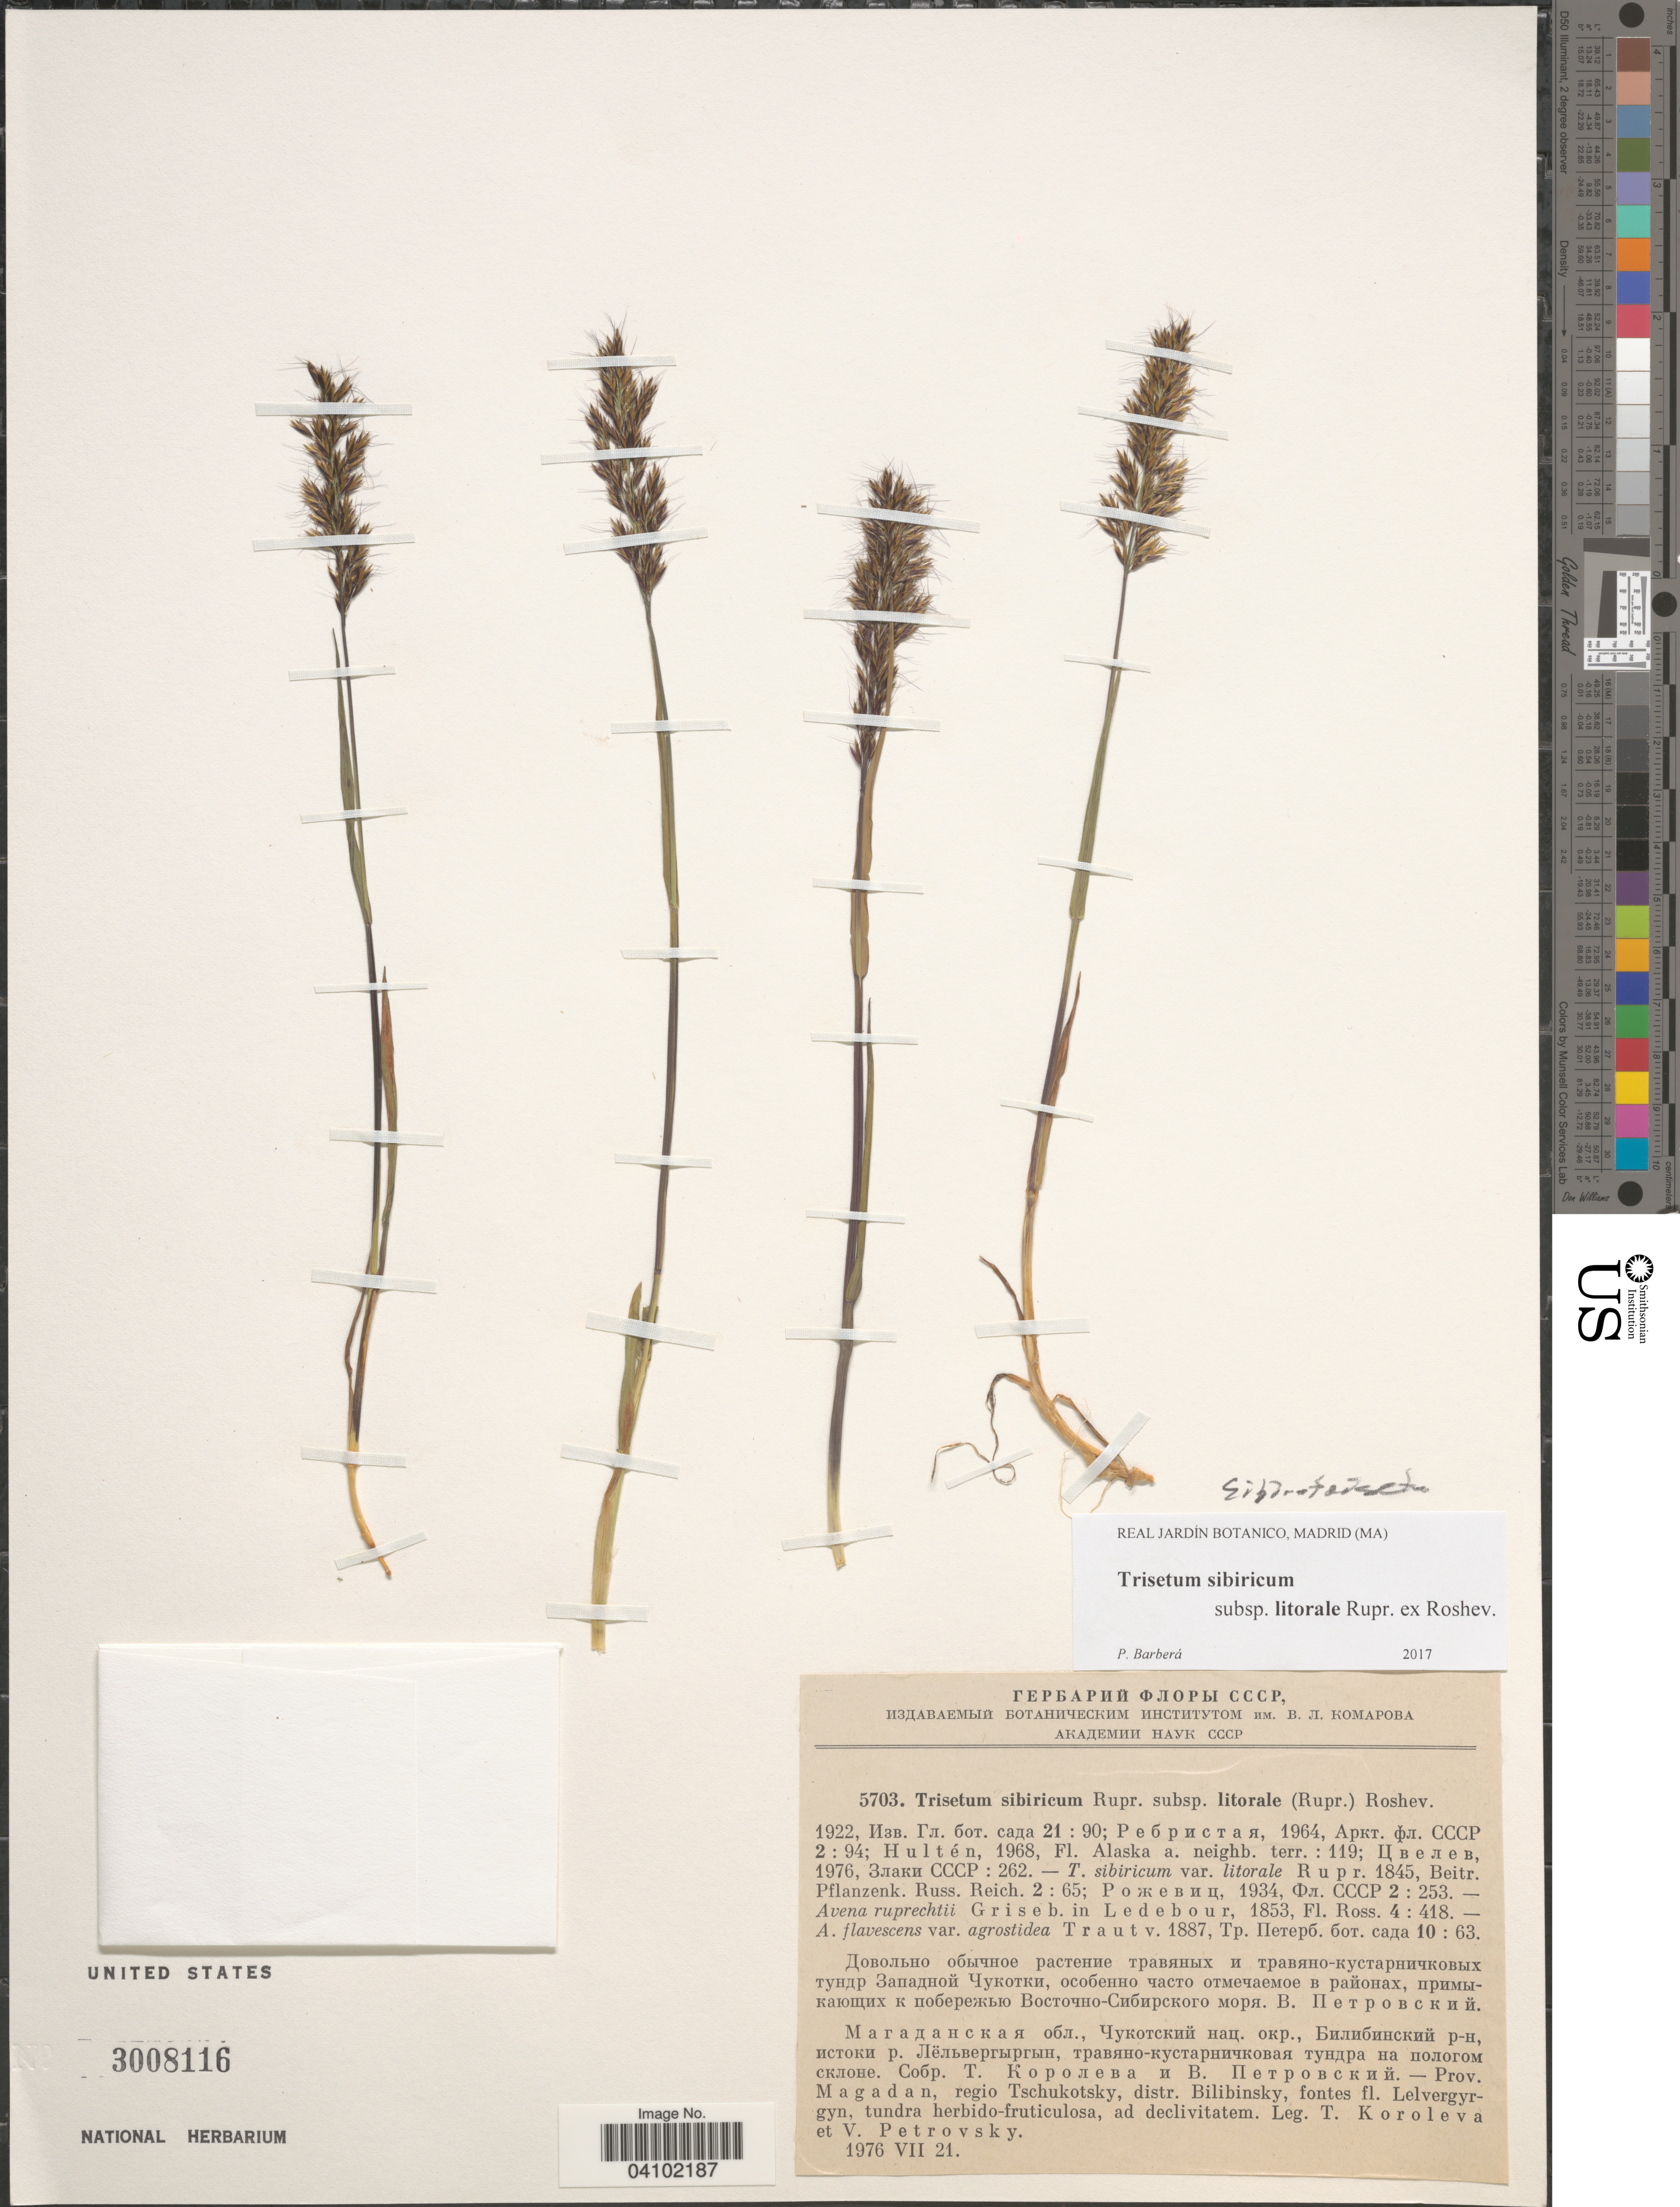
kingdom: Plantae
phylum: Tracheophyta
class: Liliopsida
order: Poales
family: Poaceae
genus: Sibirotrisetum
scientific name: Sibirotrisetum sibiricum subsp. litorale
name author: (Rupr. ex Roshev.) Barberá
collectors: T. Koroleva & V. Petrovsky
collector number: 5703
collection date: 1976-07-21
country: Russian Federation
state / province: Magadan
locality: Regio Tschukotsky, distr. Bilibinsky, fontes fl. Lelvergyrgyn.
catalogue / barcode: US 3008116